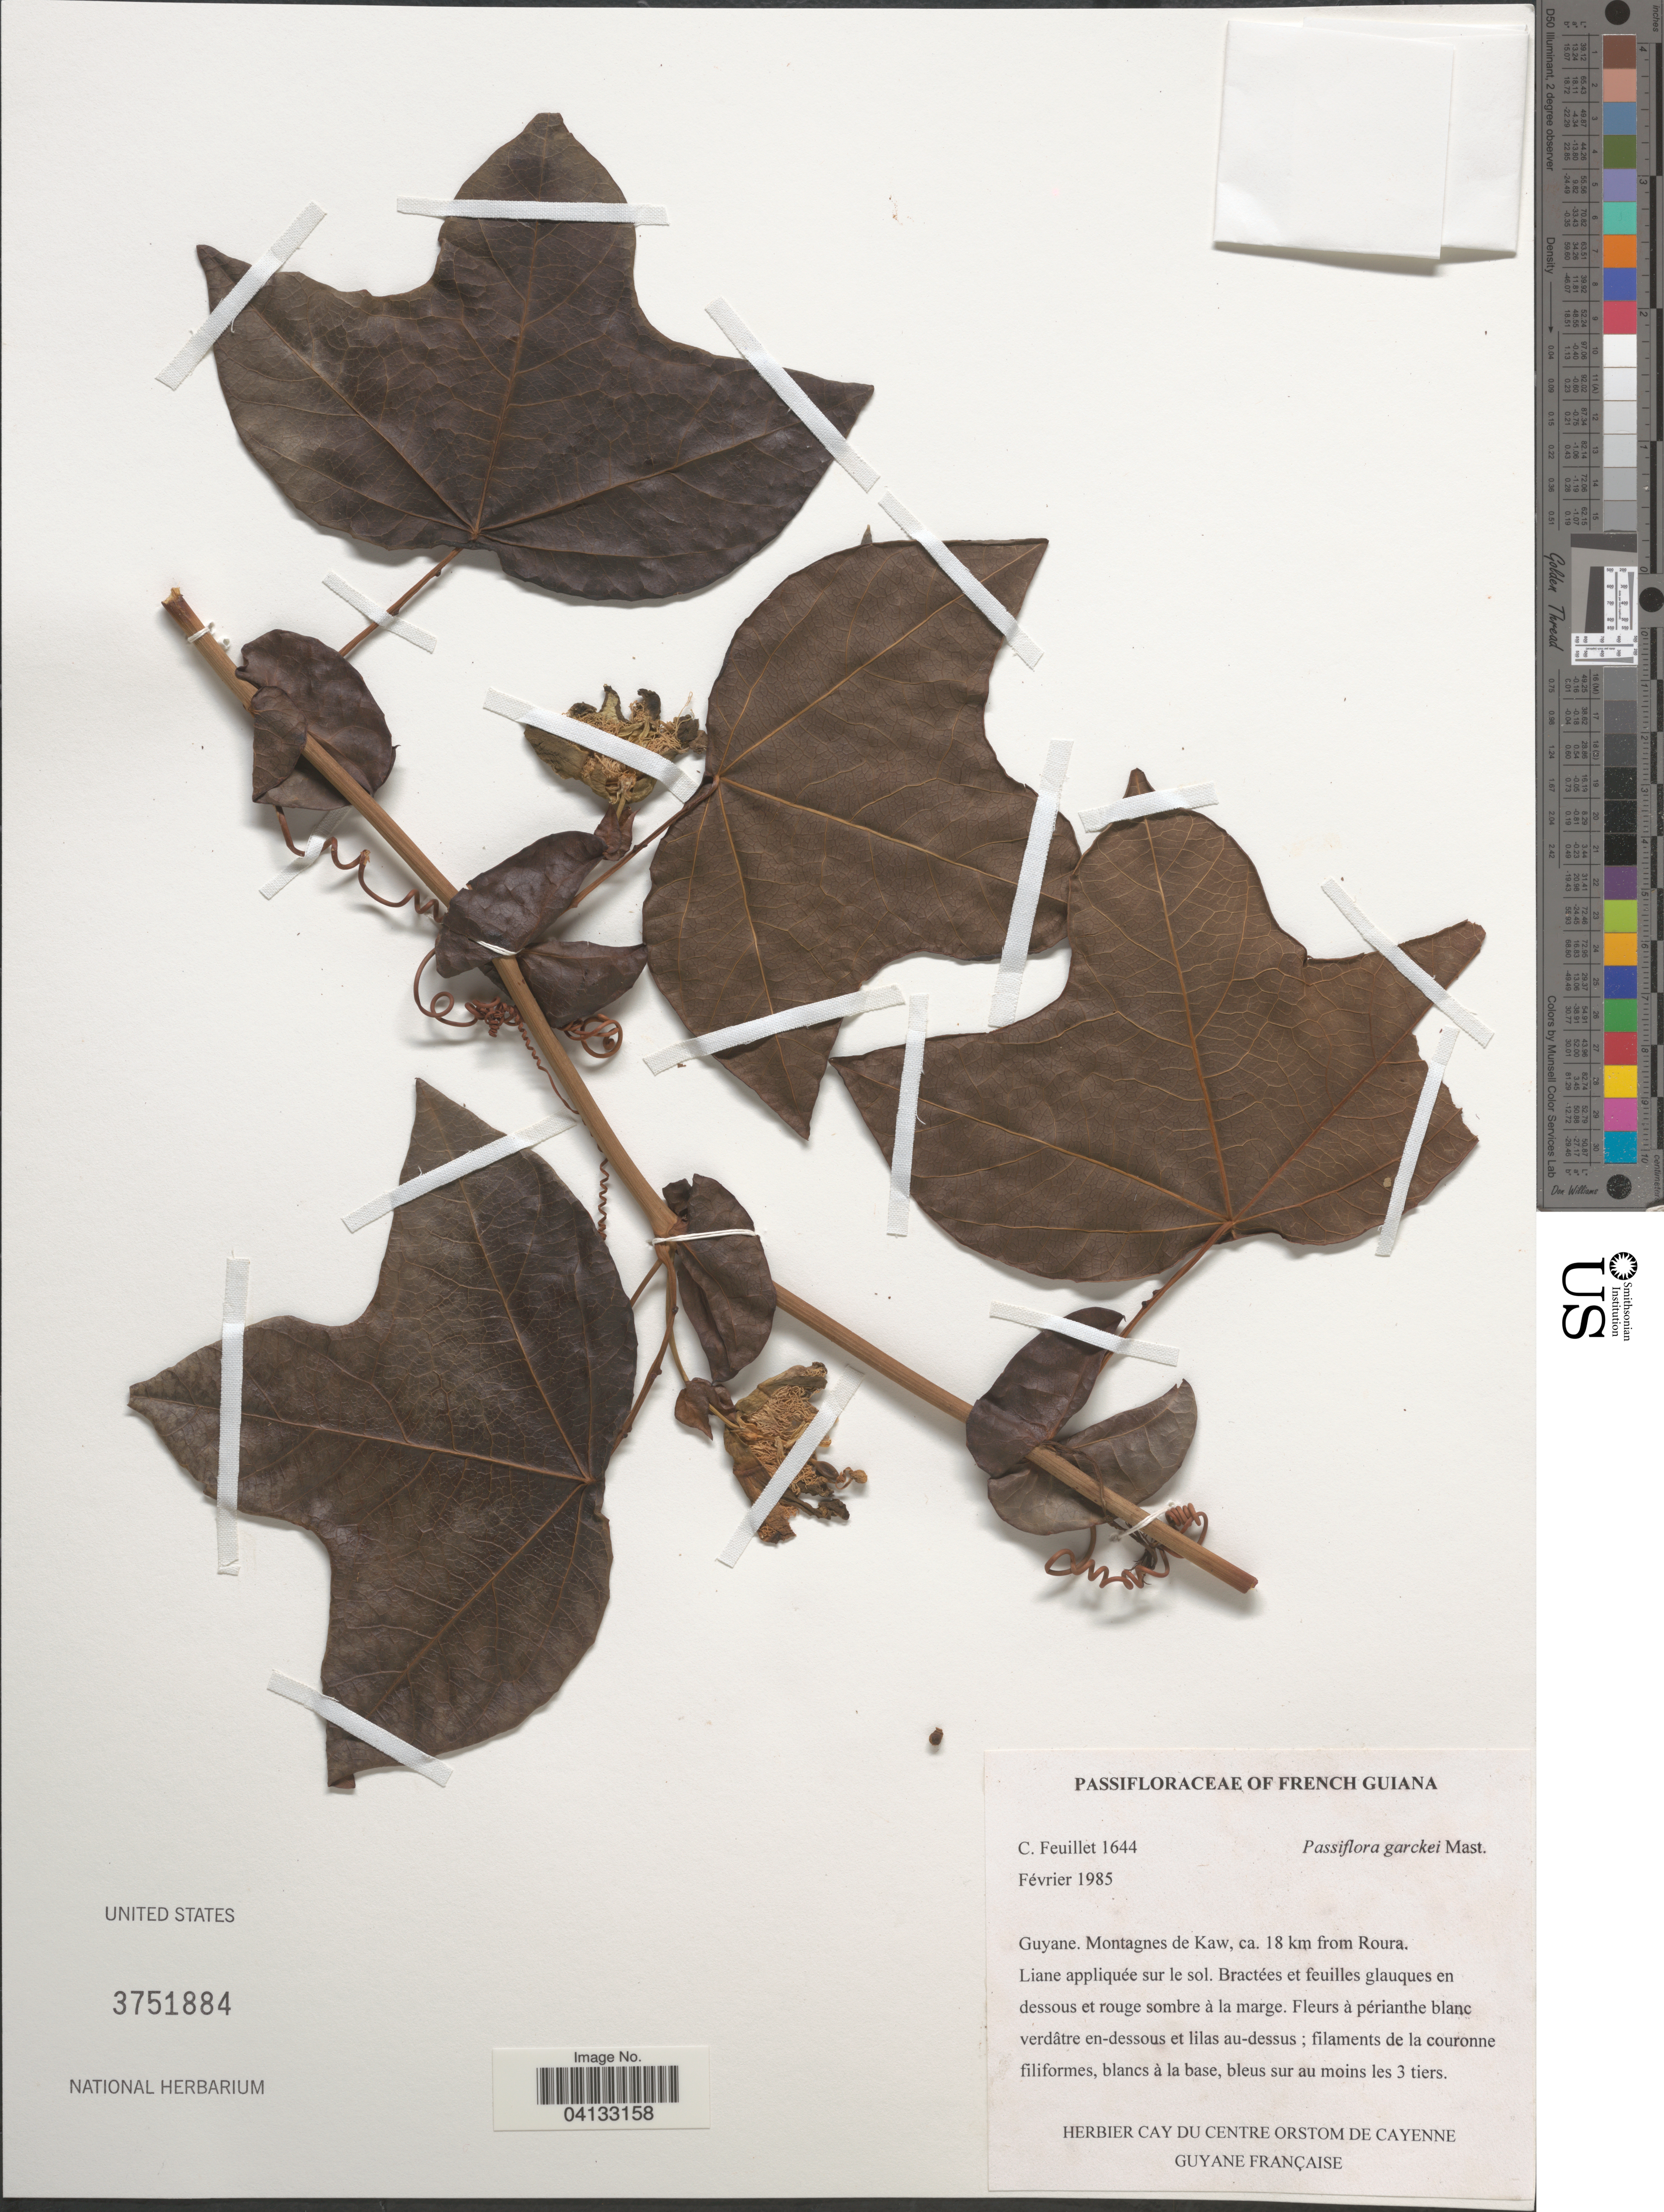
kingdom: Plantae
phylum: Tracheophyta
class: Magnoliopsida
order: Malpighiales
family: Passifloraceae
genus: Passiflora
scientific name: Passiflora garckei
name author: Mast.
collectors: C. Feuillet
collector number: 1644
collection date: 1985-02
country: French Guiana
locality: Guyane. Montagnes de Kaw, ca. 18 km from Roura.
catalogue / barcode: US 3751884